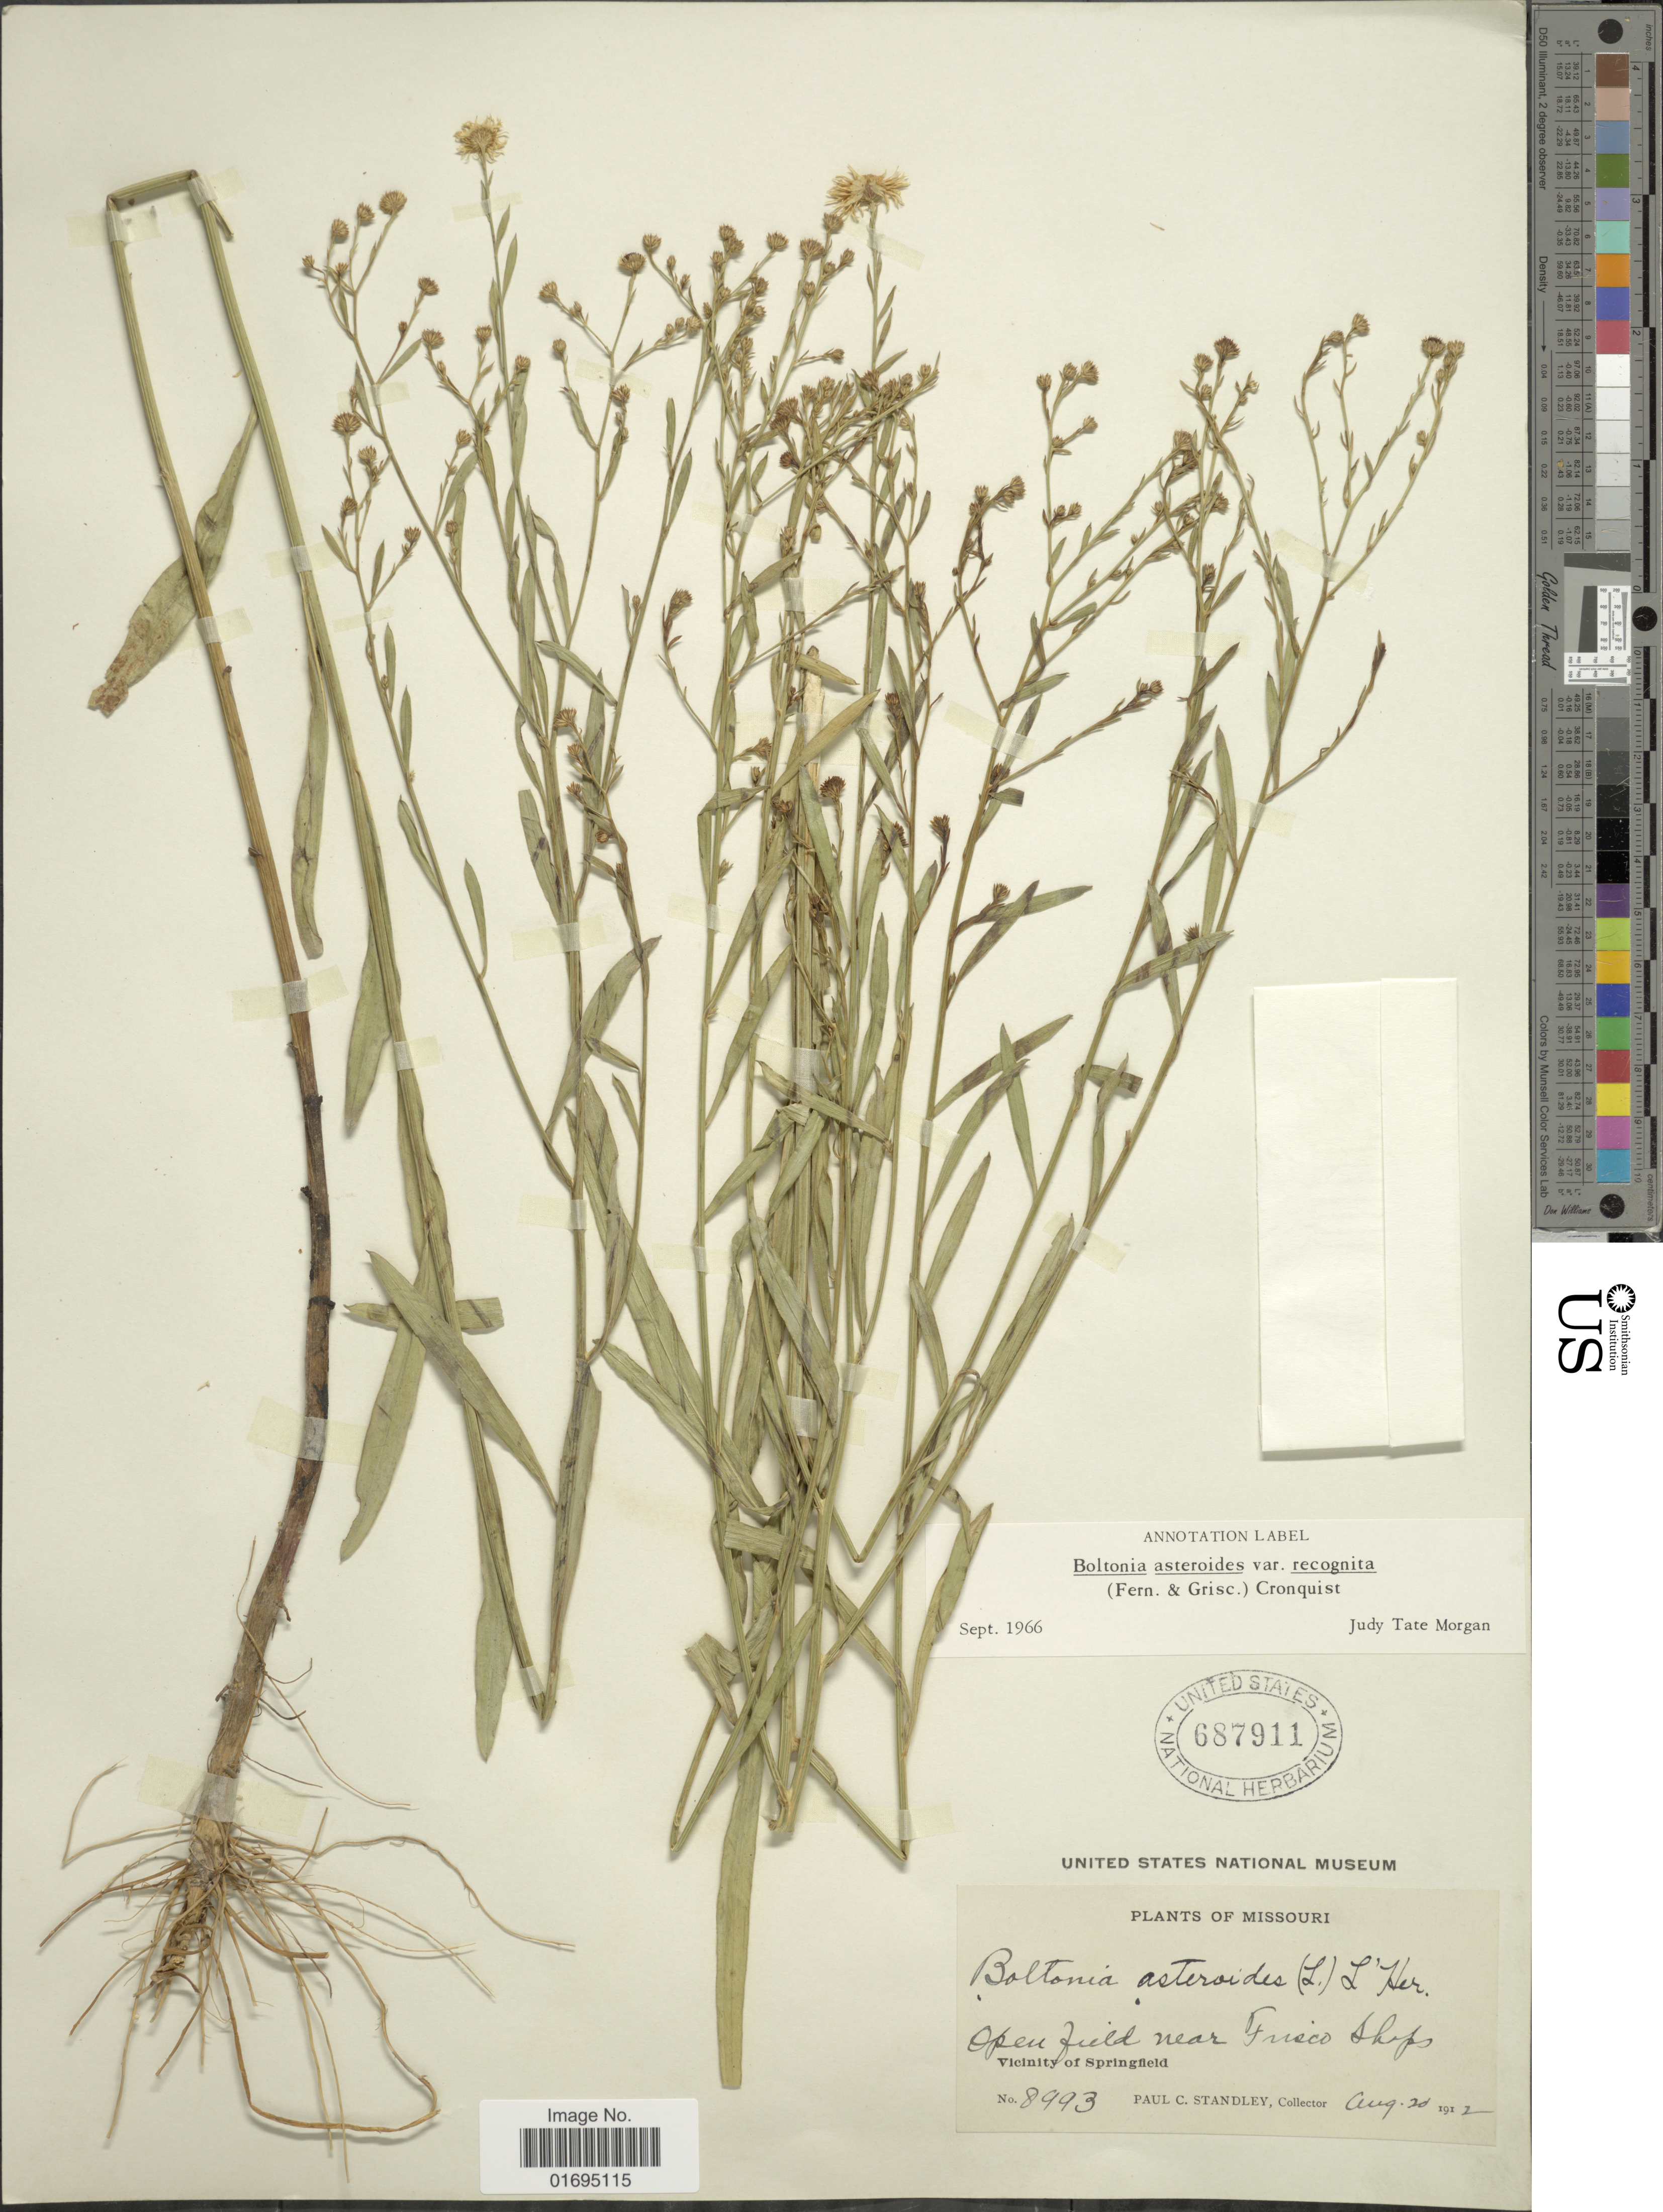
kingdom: Plantae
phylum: Tracheophyta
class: Magnoliopsida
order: Asterales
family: Asteraceae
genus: Boltonia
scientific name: Boltonia asteroides var. recognita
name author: (Fernald & Griscom) Cronq.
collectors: P. C. Standley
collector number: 8993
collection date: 1912-08-20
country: United States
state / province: Missouri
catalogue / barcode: US 687911